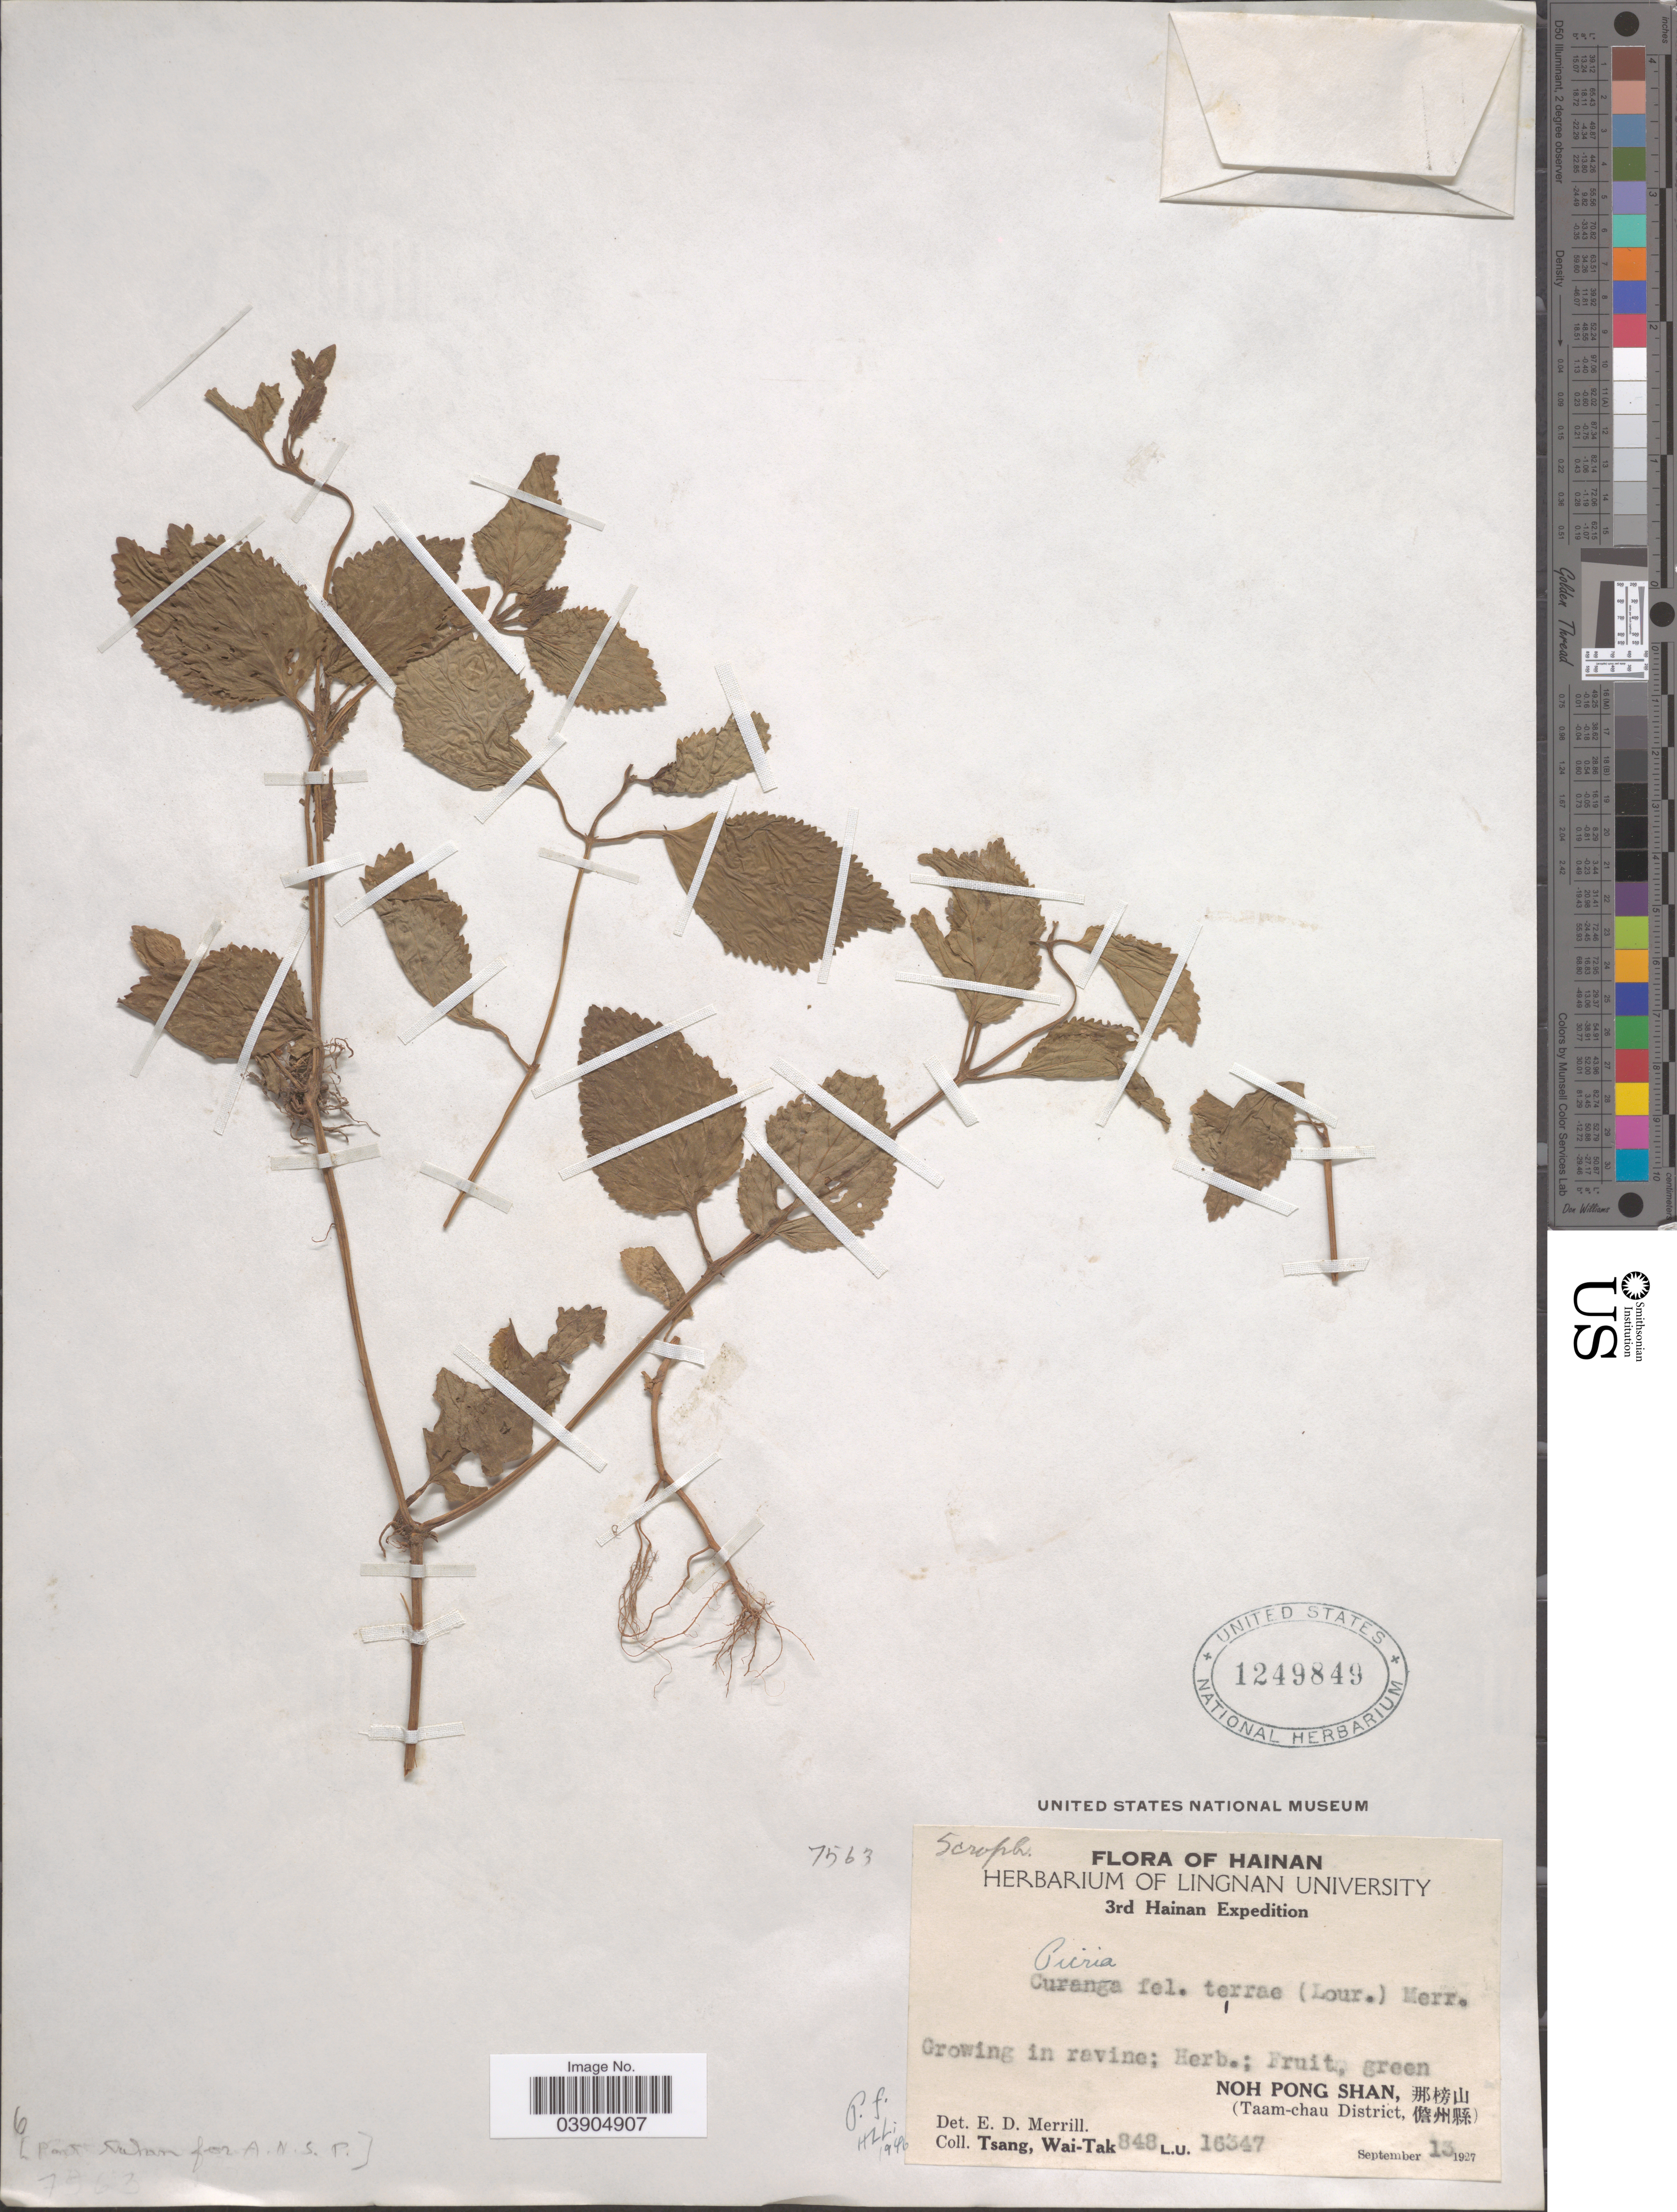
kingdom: Plantae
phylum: Tracheophyta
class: Magnoliopsida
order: Lamiales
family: Linderniaceae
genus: Curanga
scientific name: Curanga sp.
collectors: W. T. Tsang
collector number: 848L.U.16347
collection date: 1927-09-13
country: China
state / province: Hainan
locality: Noh Pong Shan, X. (Taam-chau District. X).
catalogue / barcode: US 1249849